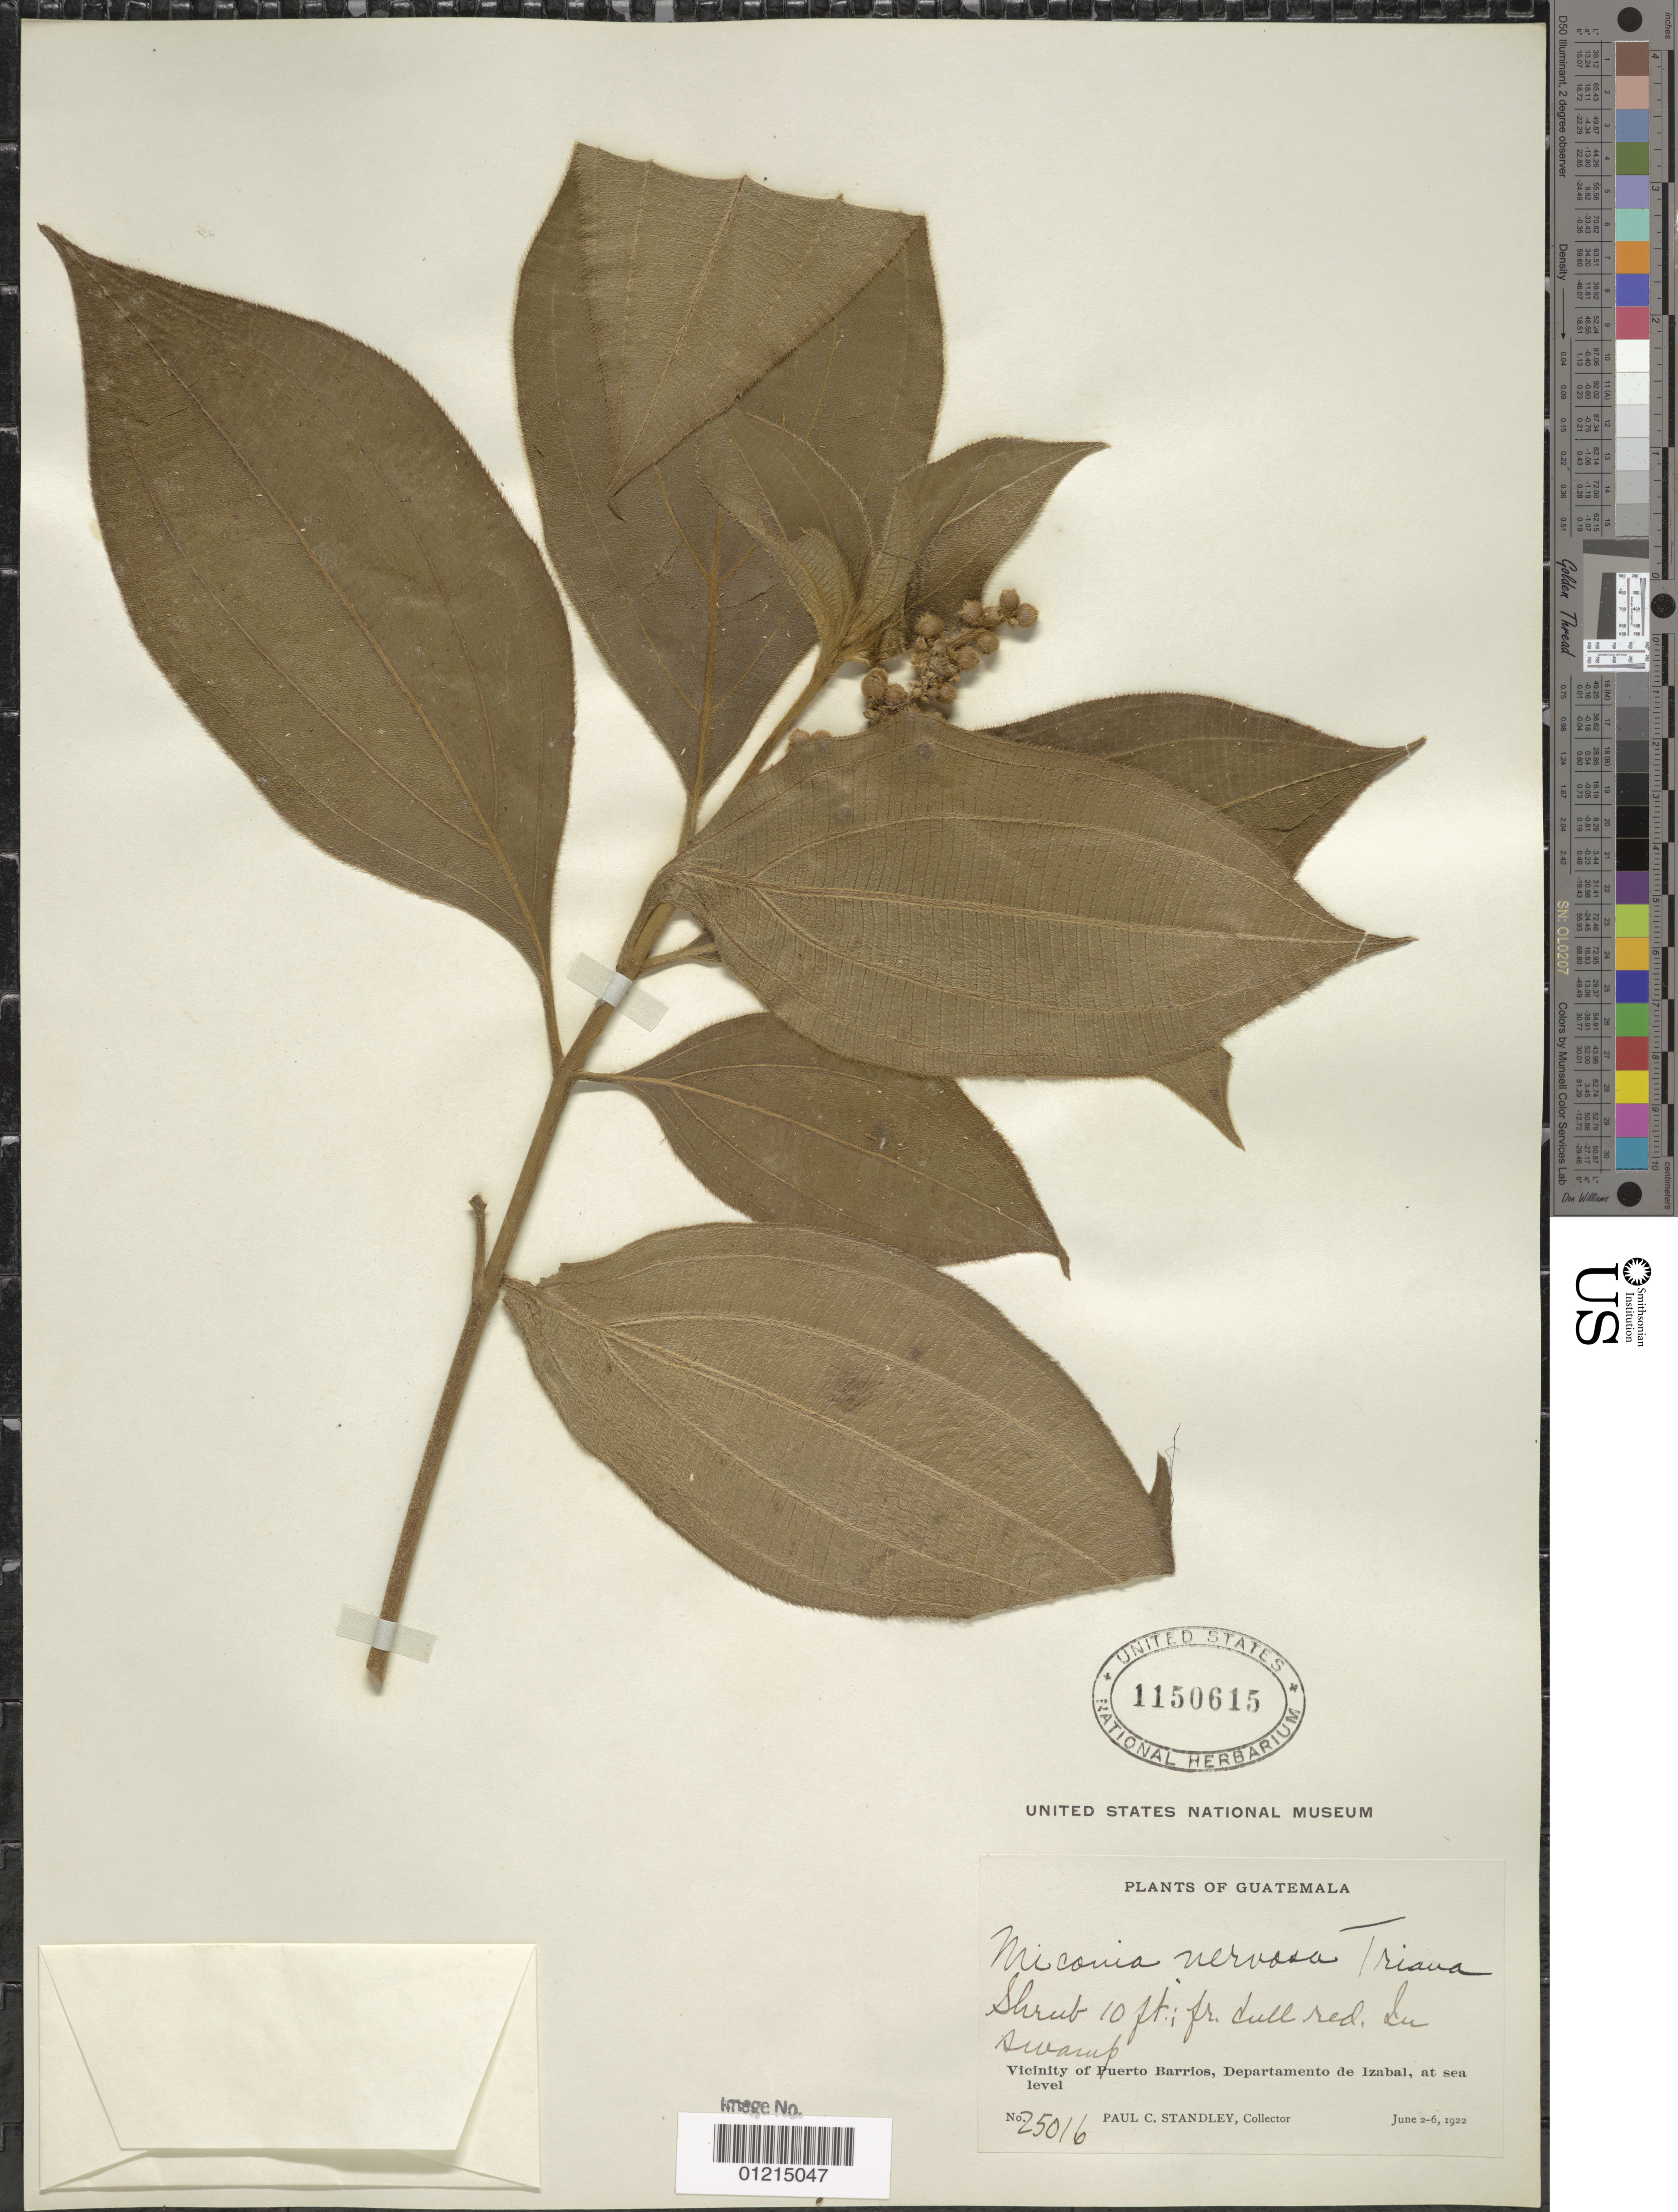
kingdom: Plantae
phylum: Tracheophyta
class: Magnoliopsida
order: Myrtales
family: Melastomataceae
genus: Miconia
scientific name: Miconia nervosa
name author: (Sm.) Triana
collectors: P. C. Standley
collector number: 25016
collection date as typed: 02 Jun 1922 to 06 Jun 1922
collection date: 1922-06-02/1922-06-06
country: Guatemala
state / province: Izabal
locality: Vicinity of Puerto Barrios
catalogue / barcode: US 1150615